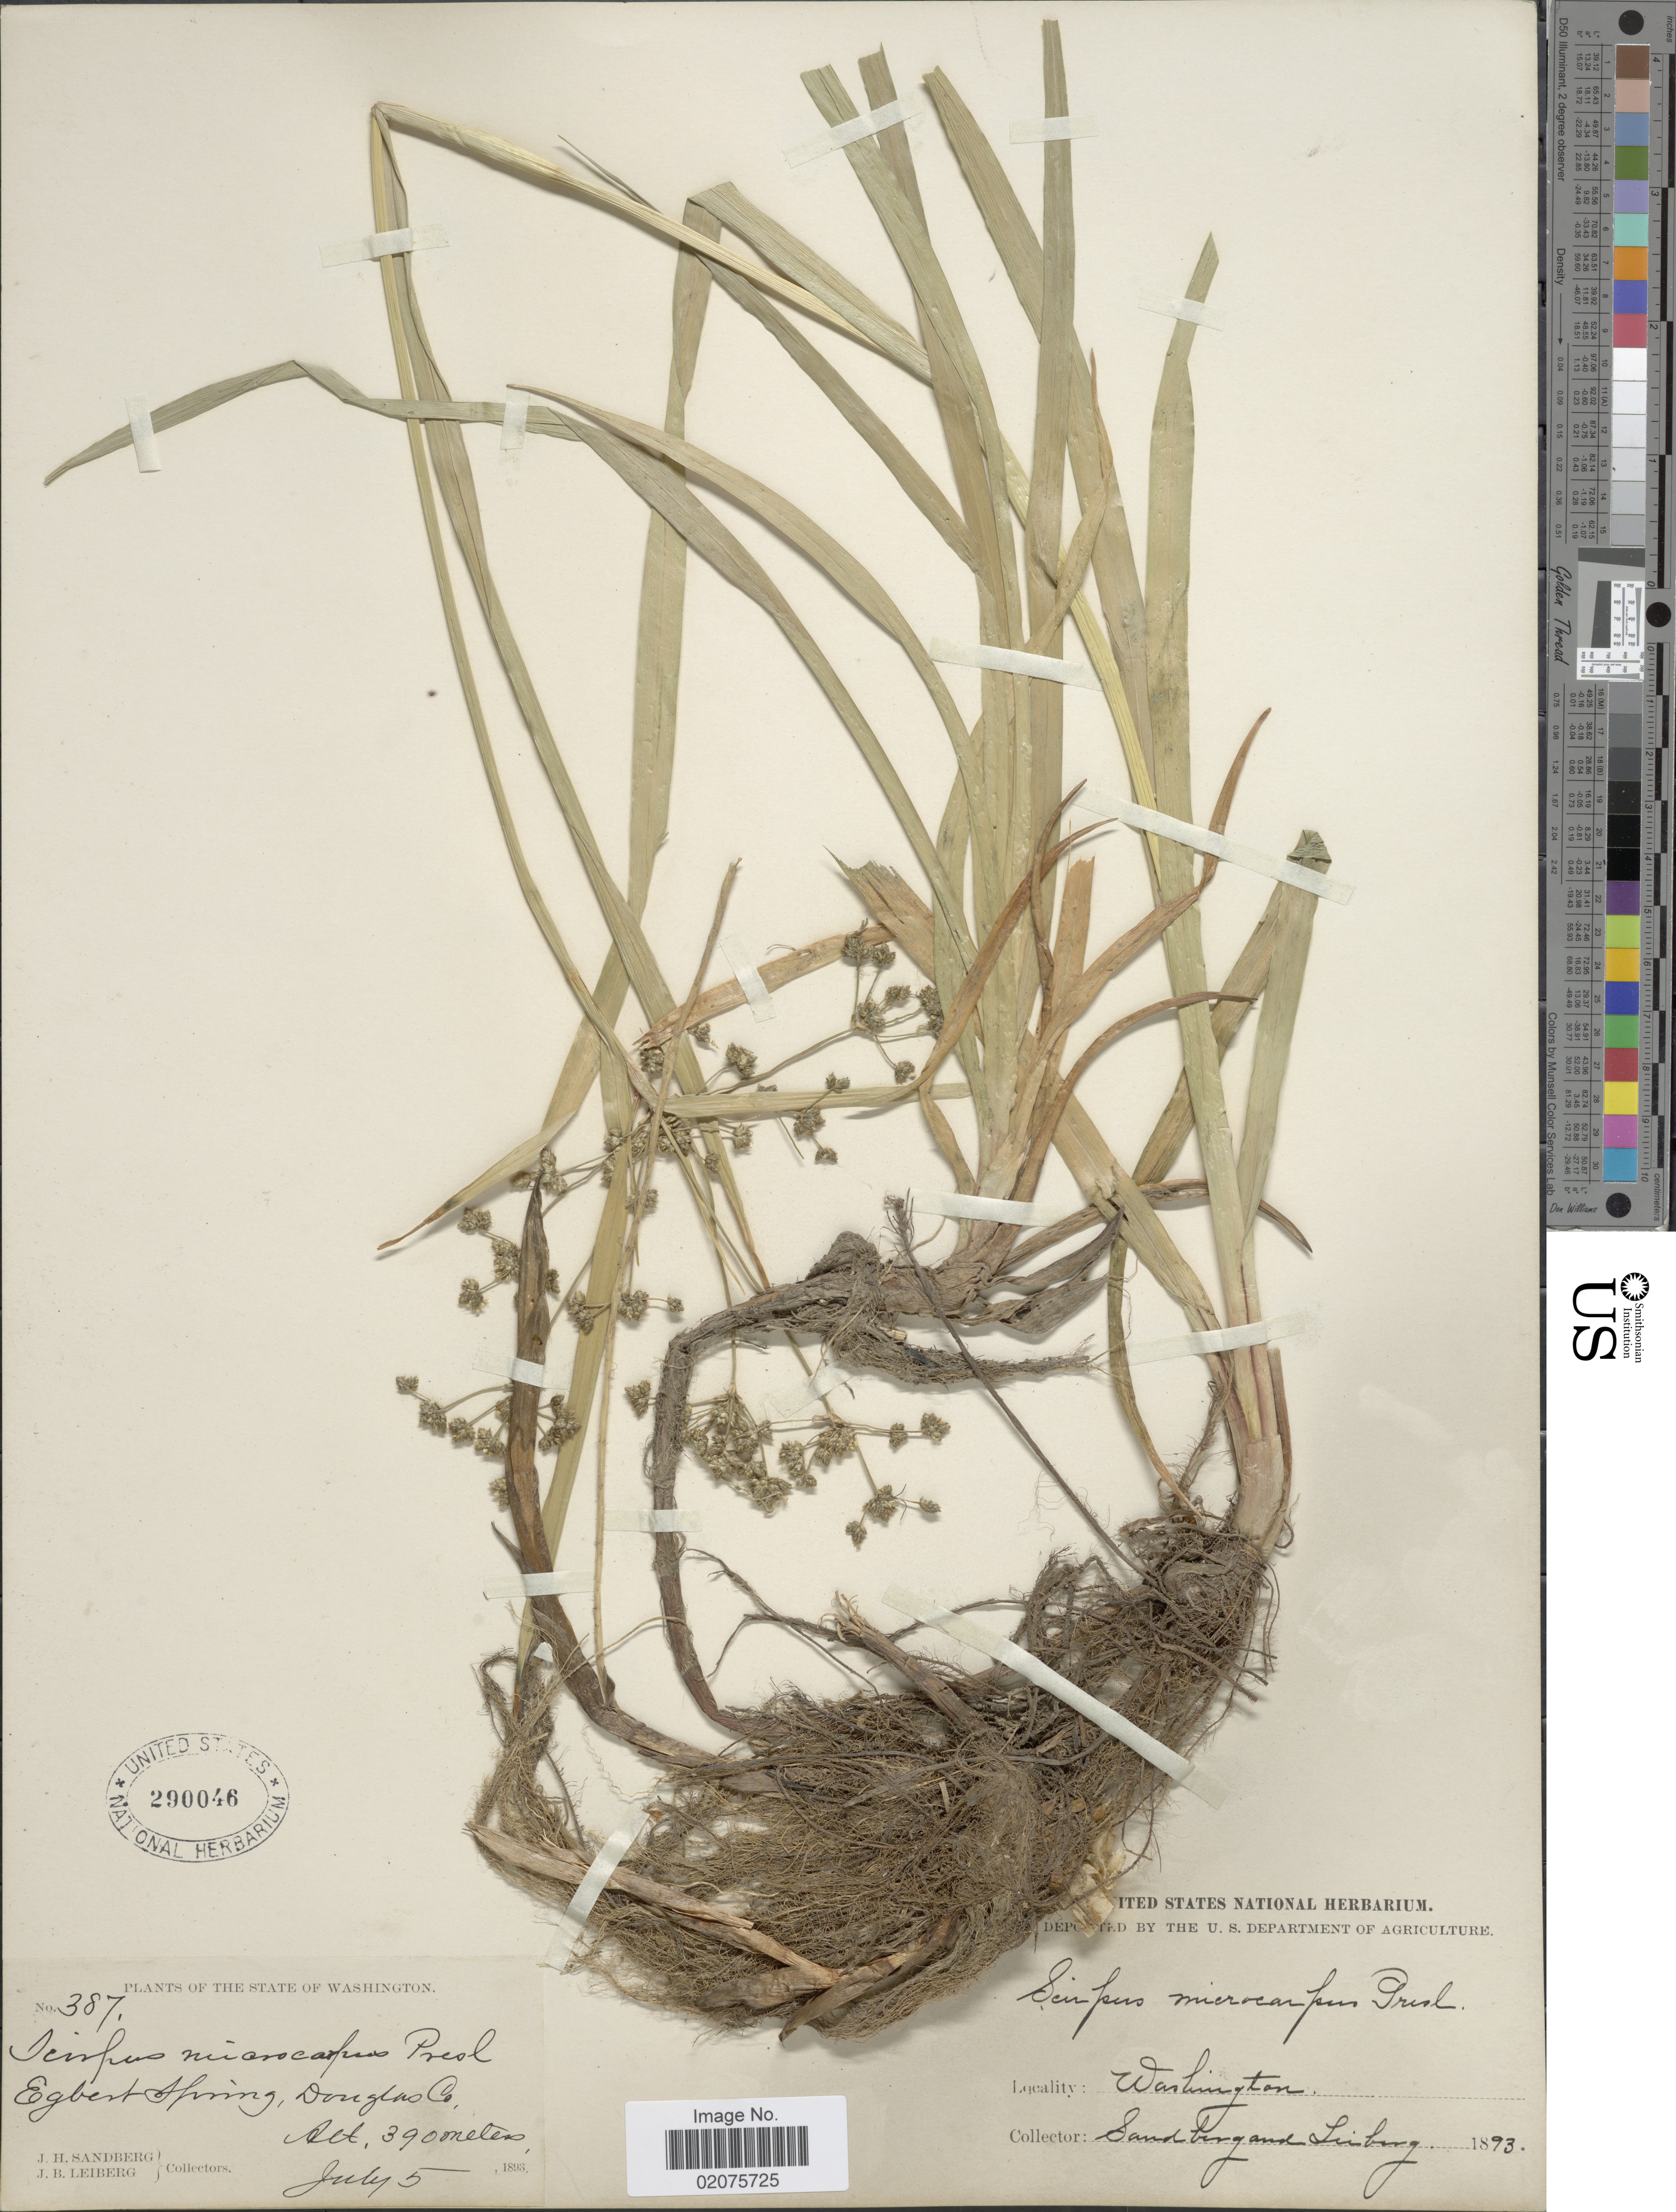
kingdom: Plantae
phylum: Tracheophyta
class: Liliopsida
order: Poales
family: Cyperaceae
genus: Scirpus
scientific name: Scirpus microcarpus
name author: J. Presl & C. Presl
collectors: J. H. Sandberg & J. B. Leiberg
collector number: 387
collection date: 1893-07-05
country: United States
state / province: Washington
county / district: Douglas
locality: Egbert Spring, Douglas Co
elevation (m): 390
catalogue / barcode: US 290046